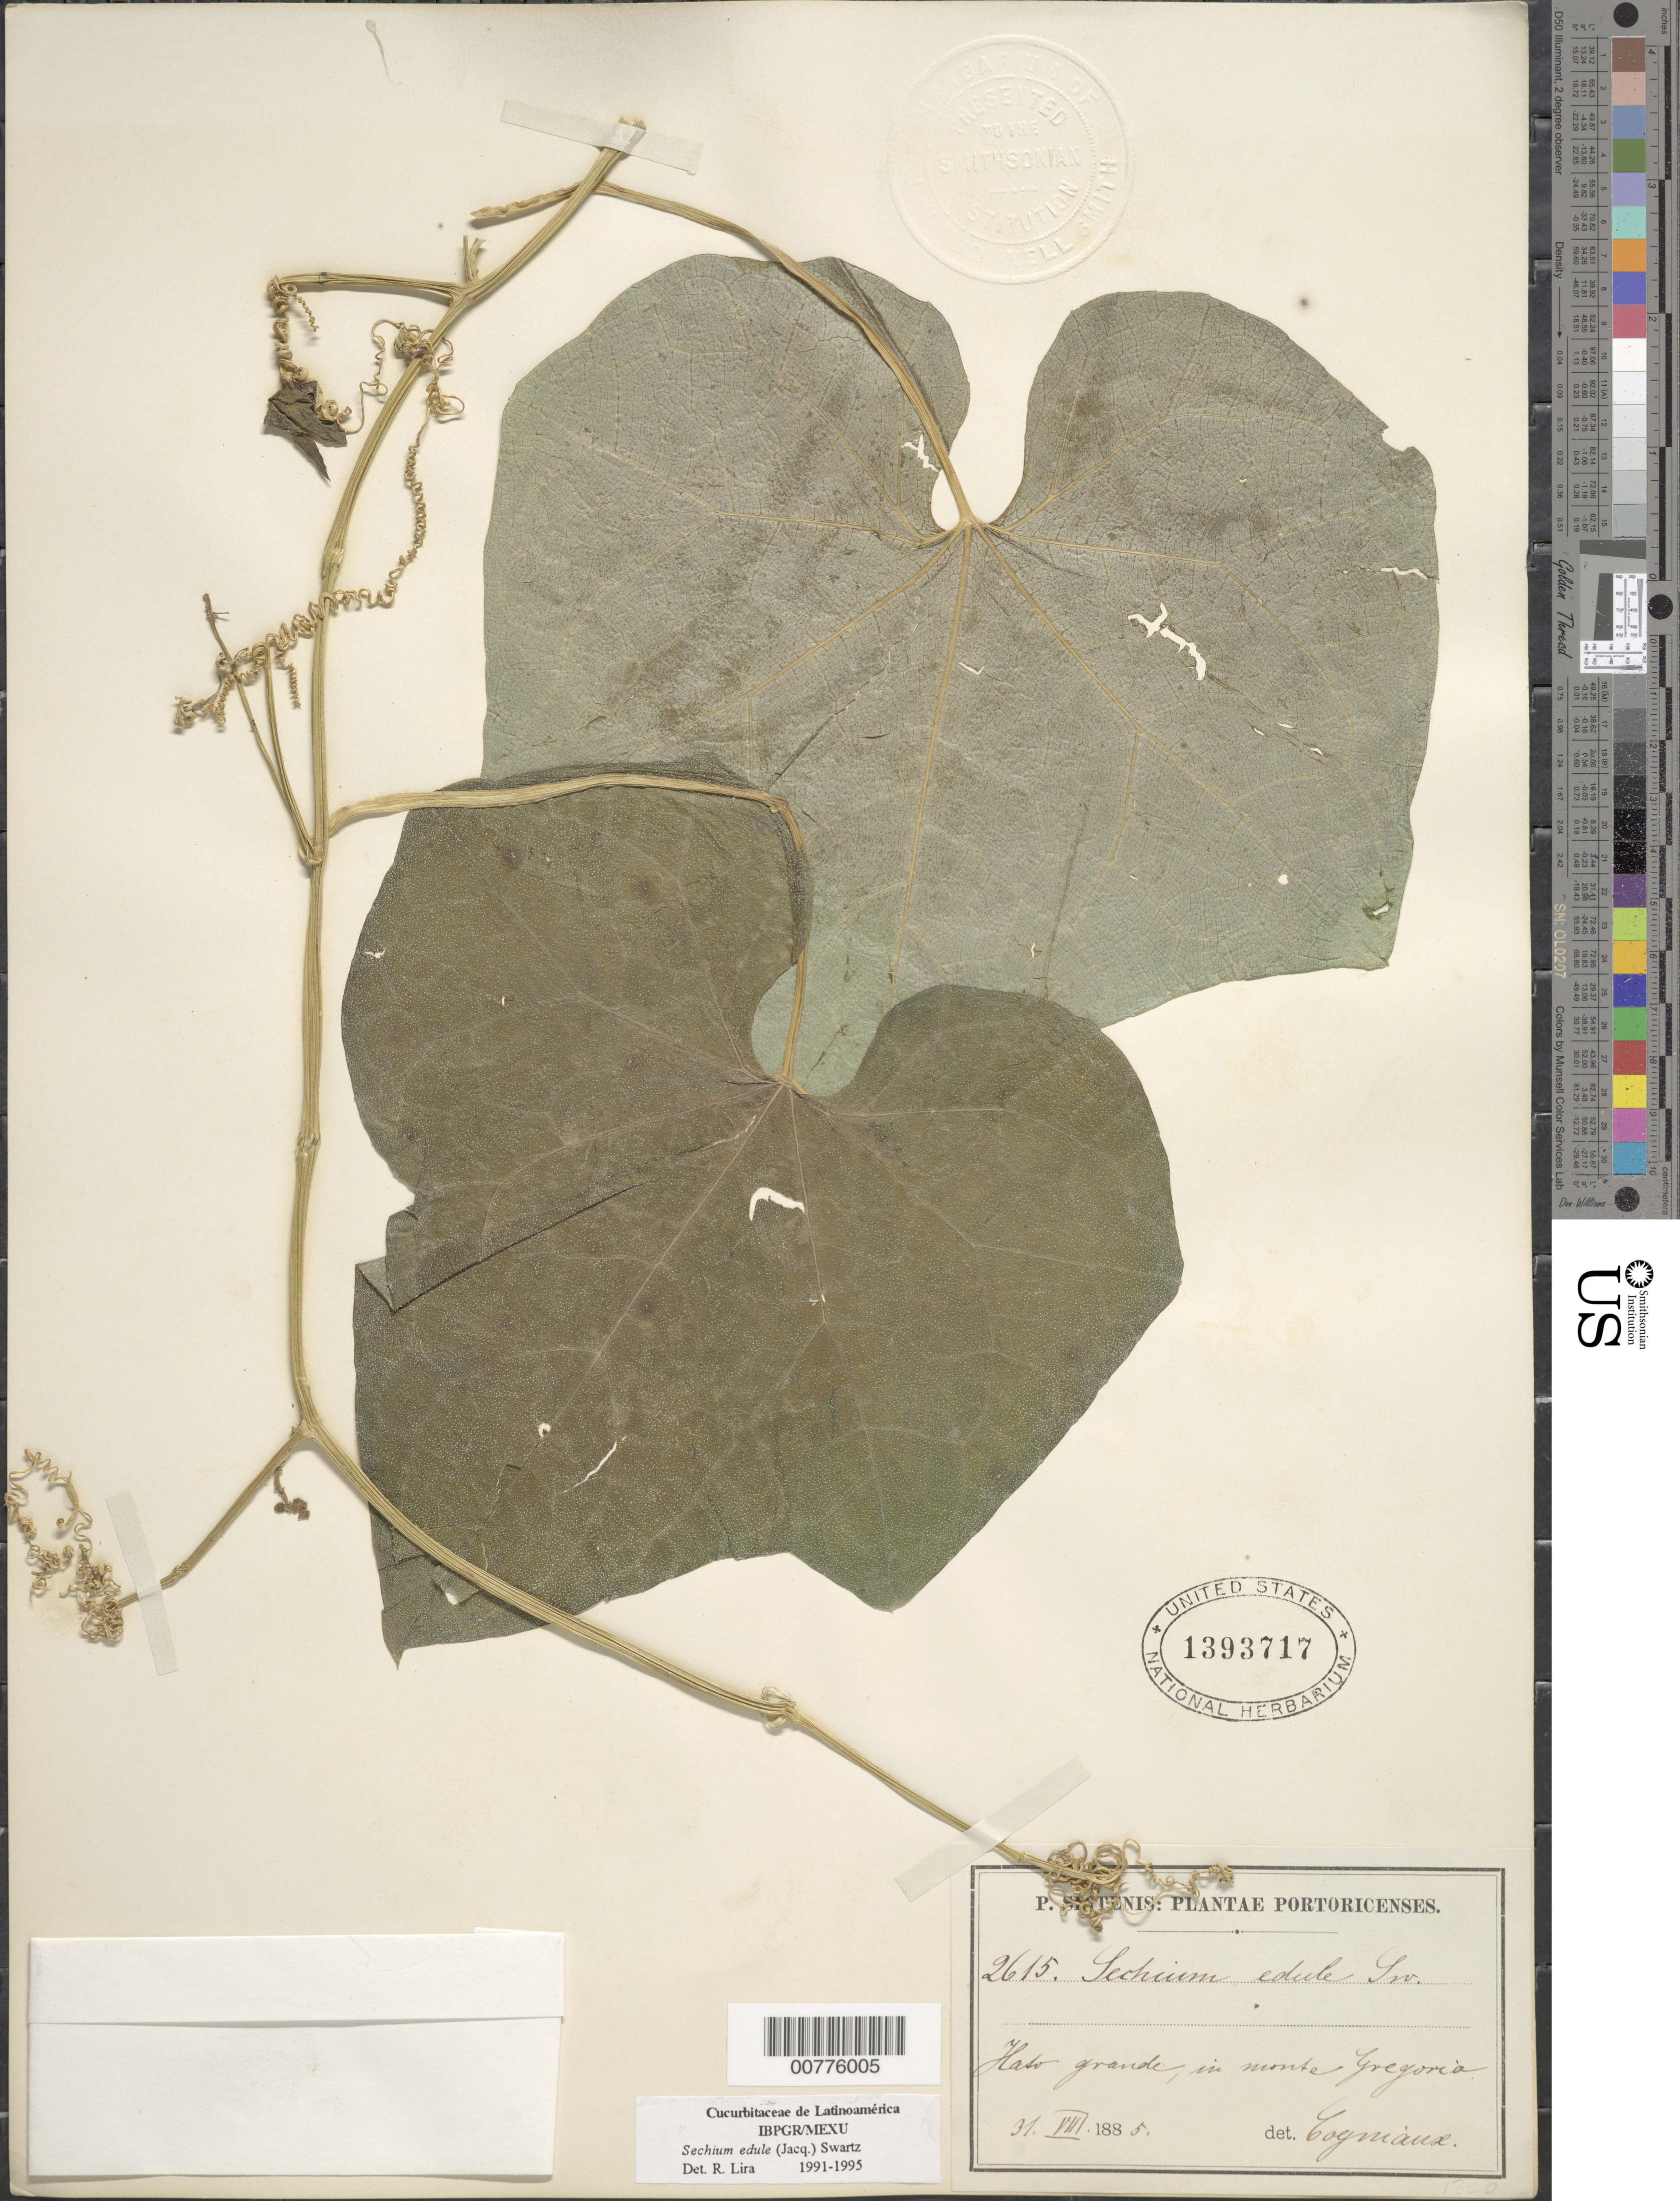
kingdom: Plantae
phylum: Tracheophyta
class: Magnoliopsida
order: Cucurbitales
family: Cucurbitaceae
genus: Sicyos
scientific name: Sicyos edulis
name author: Jacq.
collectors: P. Sintenis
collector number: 2615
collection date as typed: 31 Aug 1885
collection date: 1885-08-31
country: Puerto Rico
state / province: Río Grande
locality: Hato Grande, in Monte Gregorio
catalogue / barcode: US 1393717